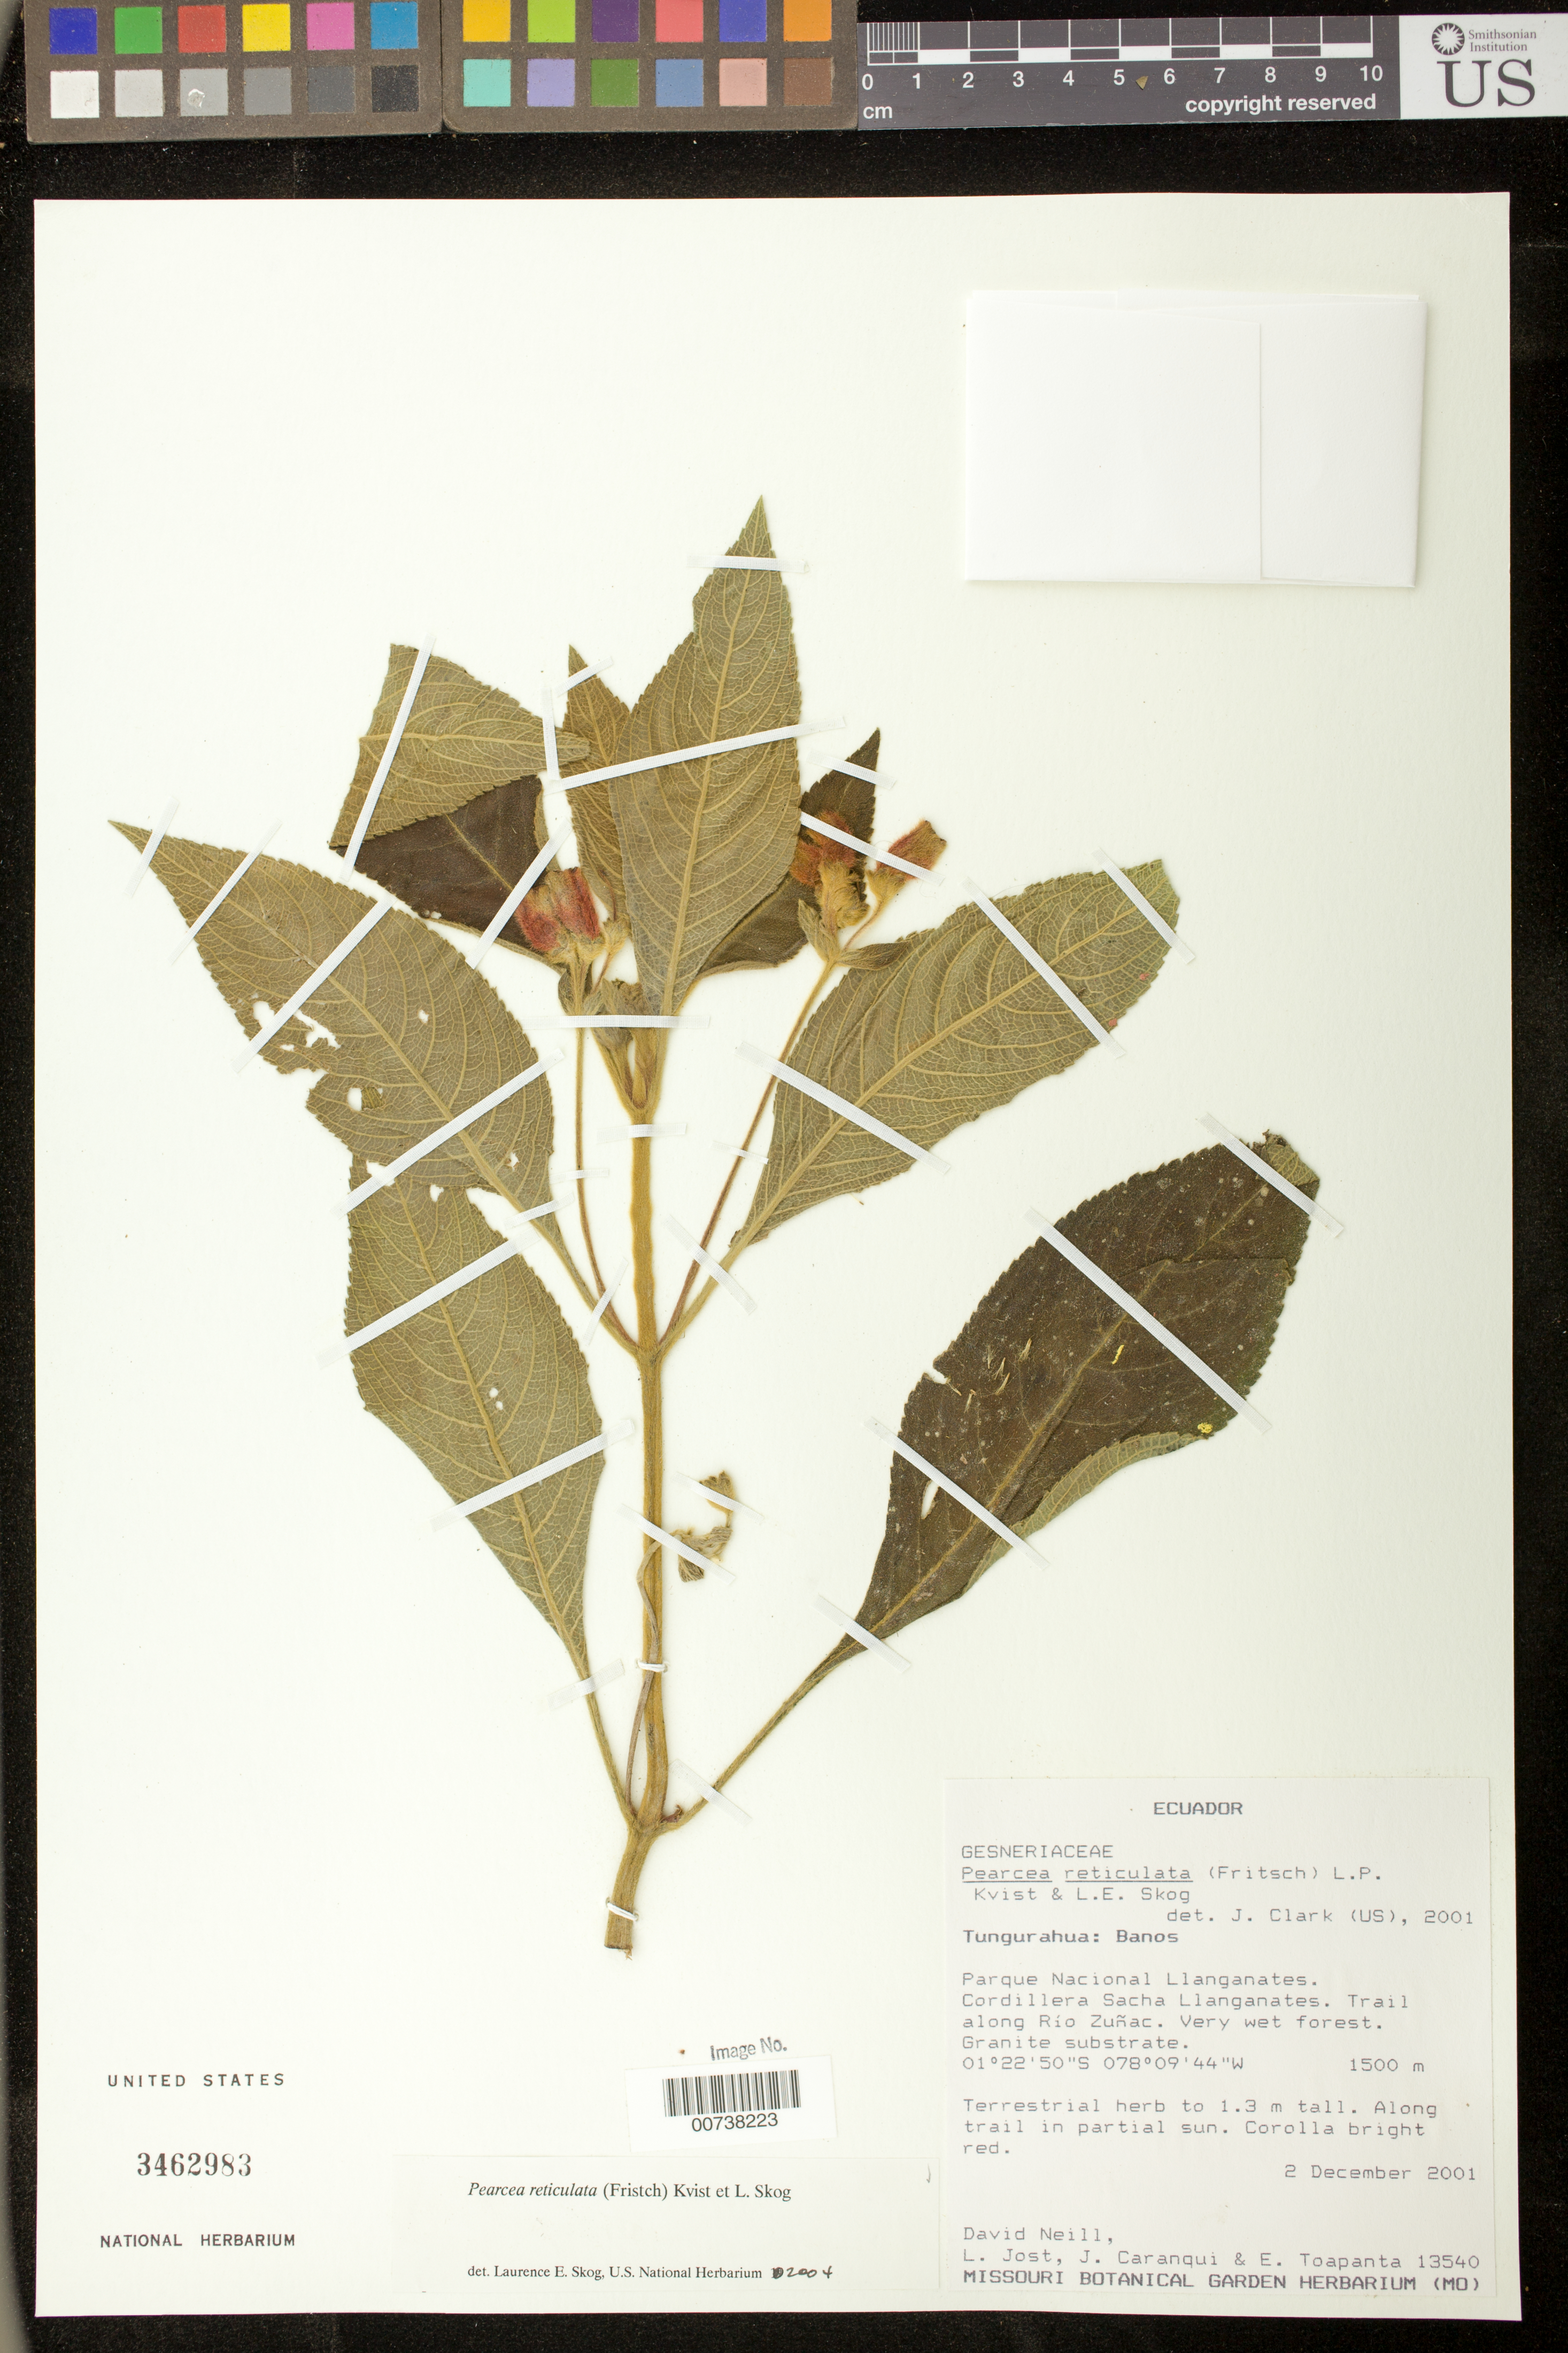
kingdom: Plantae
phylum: Tracheophyta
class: Magnoliopsida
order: Lamiales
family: Gesneriaceae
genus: Pearcea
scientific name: Pearcea reticulata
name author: (Fritsch) L.P. Kvist & L.E. Skog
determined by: Skog, Laurence E.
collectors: D. A. Neill, L. Jost, J. Caranqui & E. Toapanta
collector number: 13540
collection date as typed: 02 Dec 2001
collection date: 2001-12-02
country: Ecuador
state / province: Tungurahua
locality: Banos. Parque Nacional Llanganates. Cordillera Sacha Llanganates. Trail along Río Zuñac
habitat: Very wet forest. Granite substrate.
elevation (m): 1500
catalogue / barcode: US 3462983